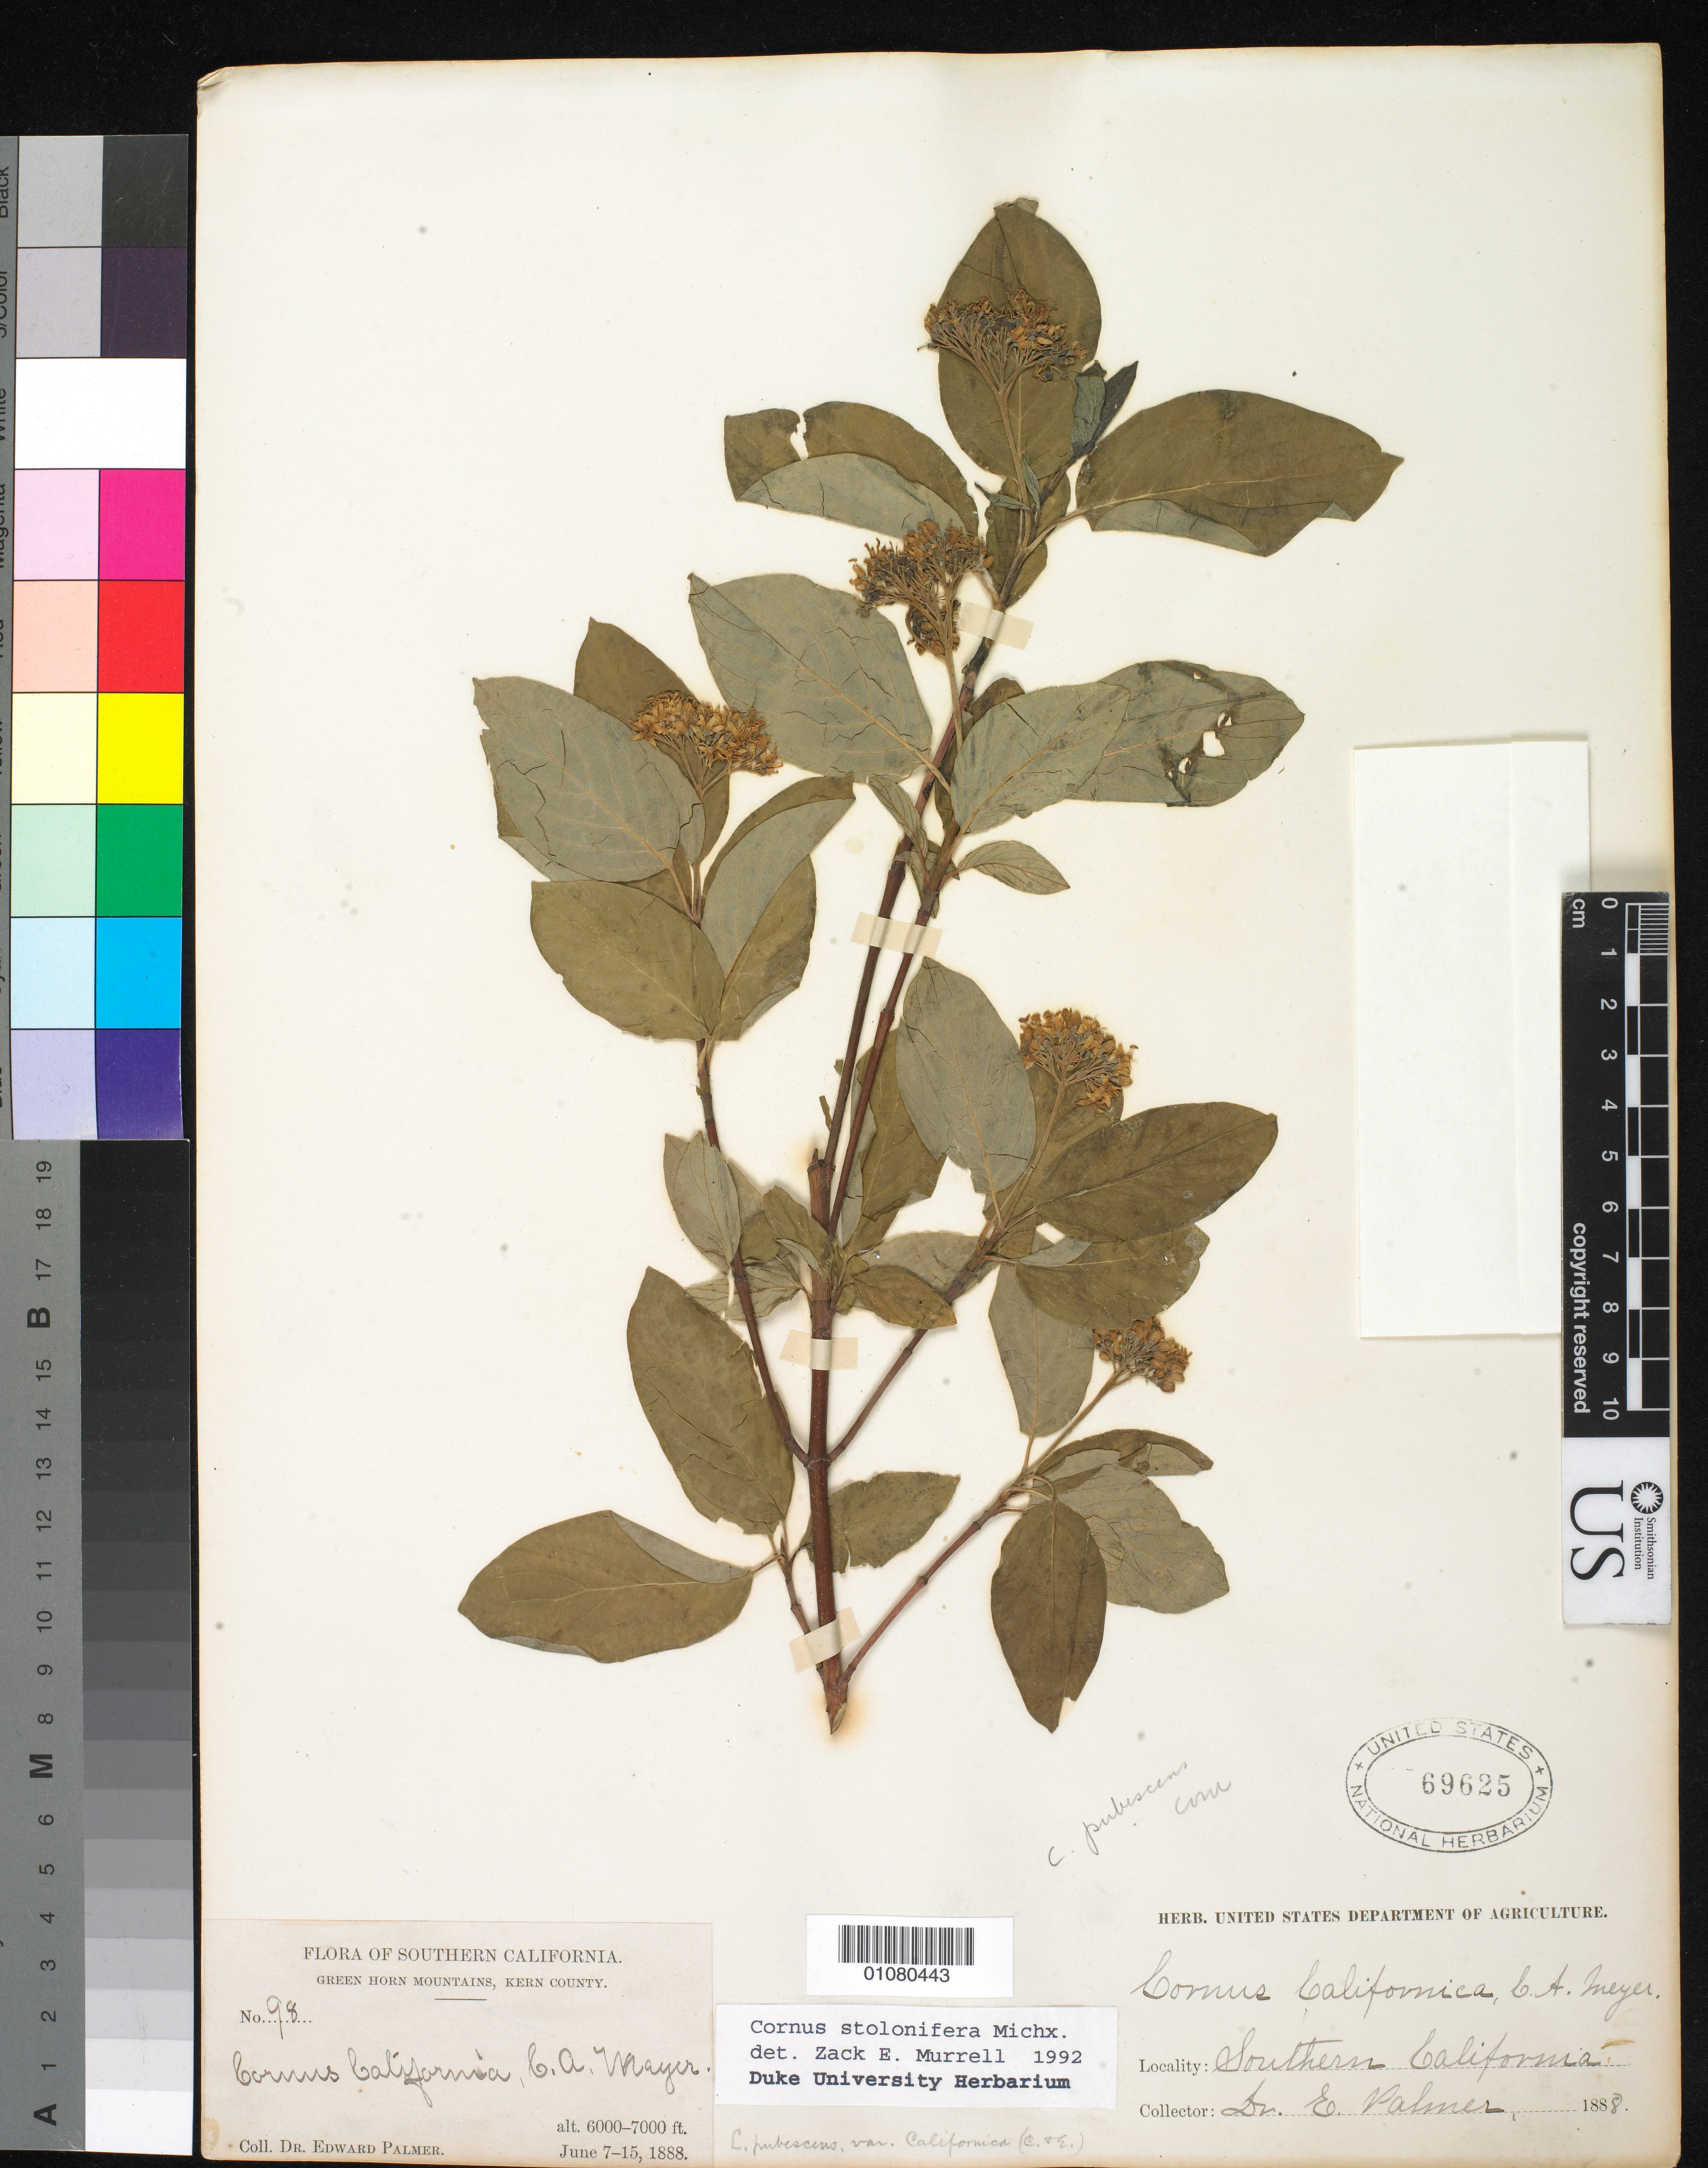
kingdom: Plantae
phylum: Tracheophyta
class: Magnoliopsida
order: Cornales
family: Cornaceae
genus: Cornus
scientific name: Cornus stolonifera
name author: Michx.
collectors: E. Palmer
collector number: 98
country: United States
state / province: California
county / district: Kern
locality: Green Horn Mountains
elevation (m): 1829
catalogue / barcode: US 69625